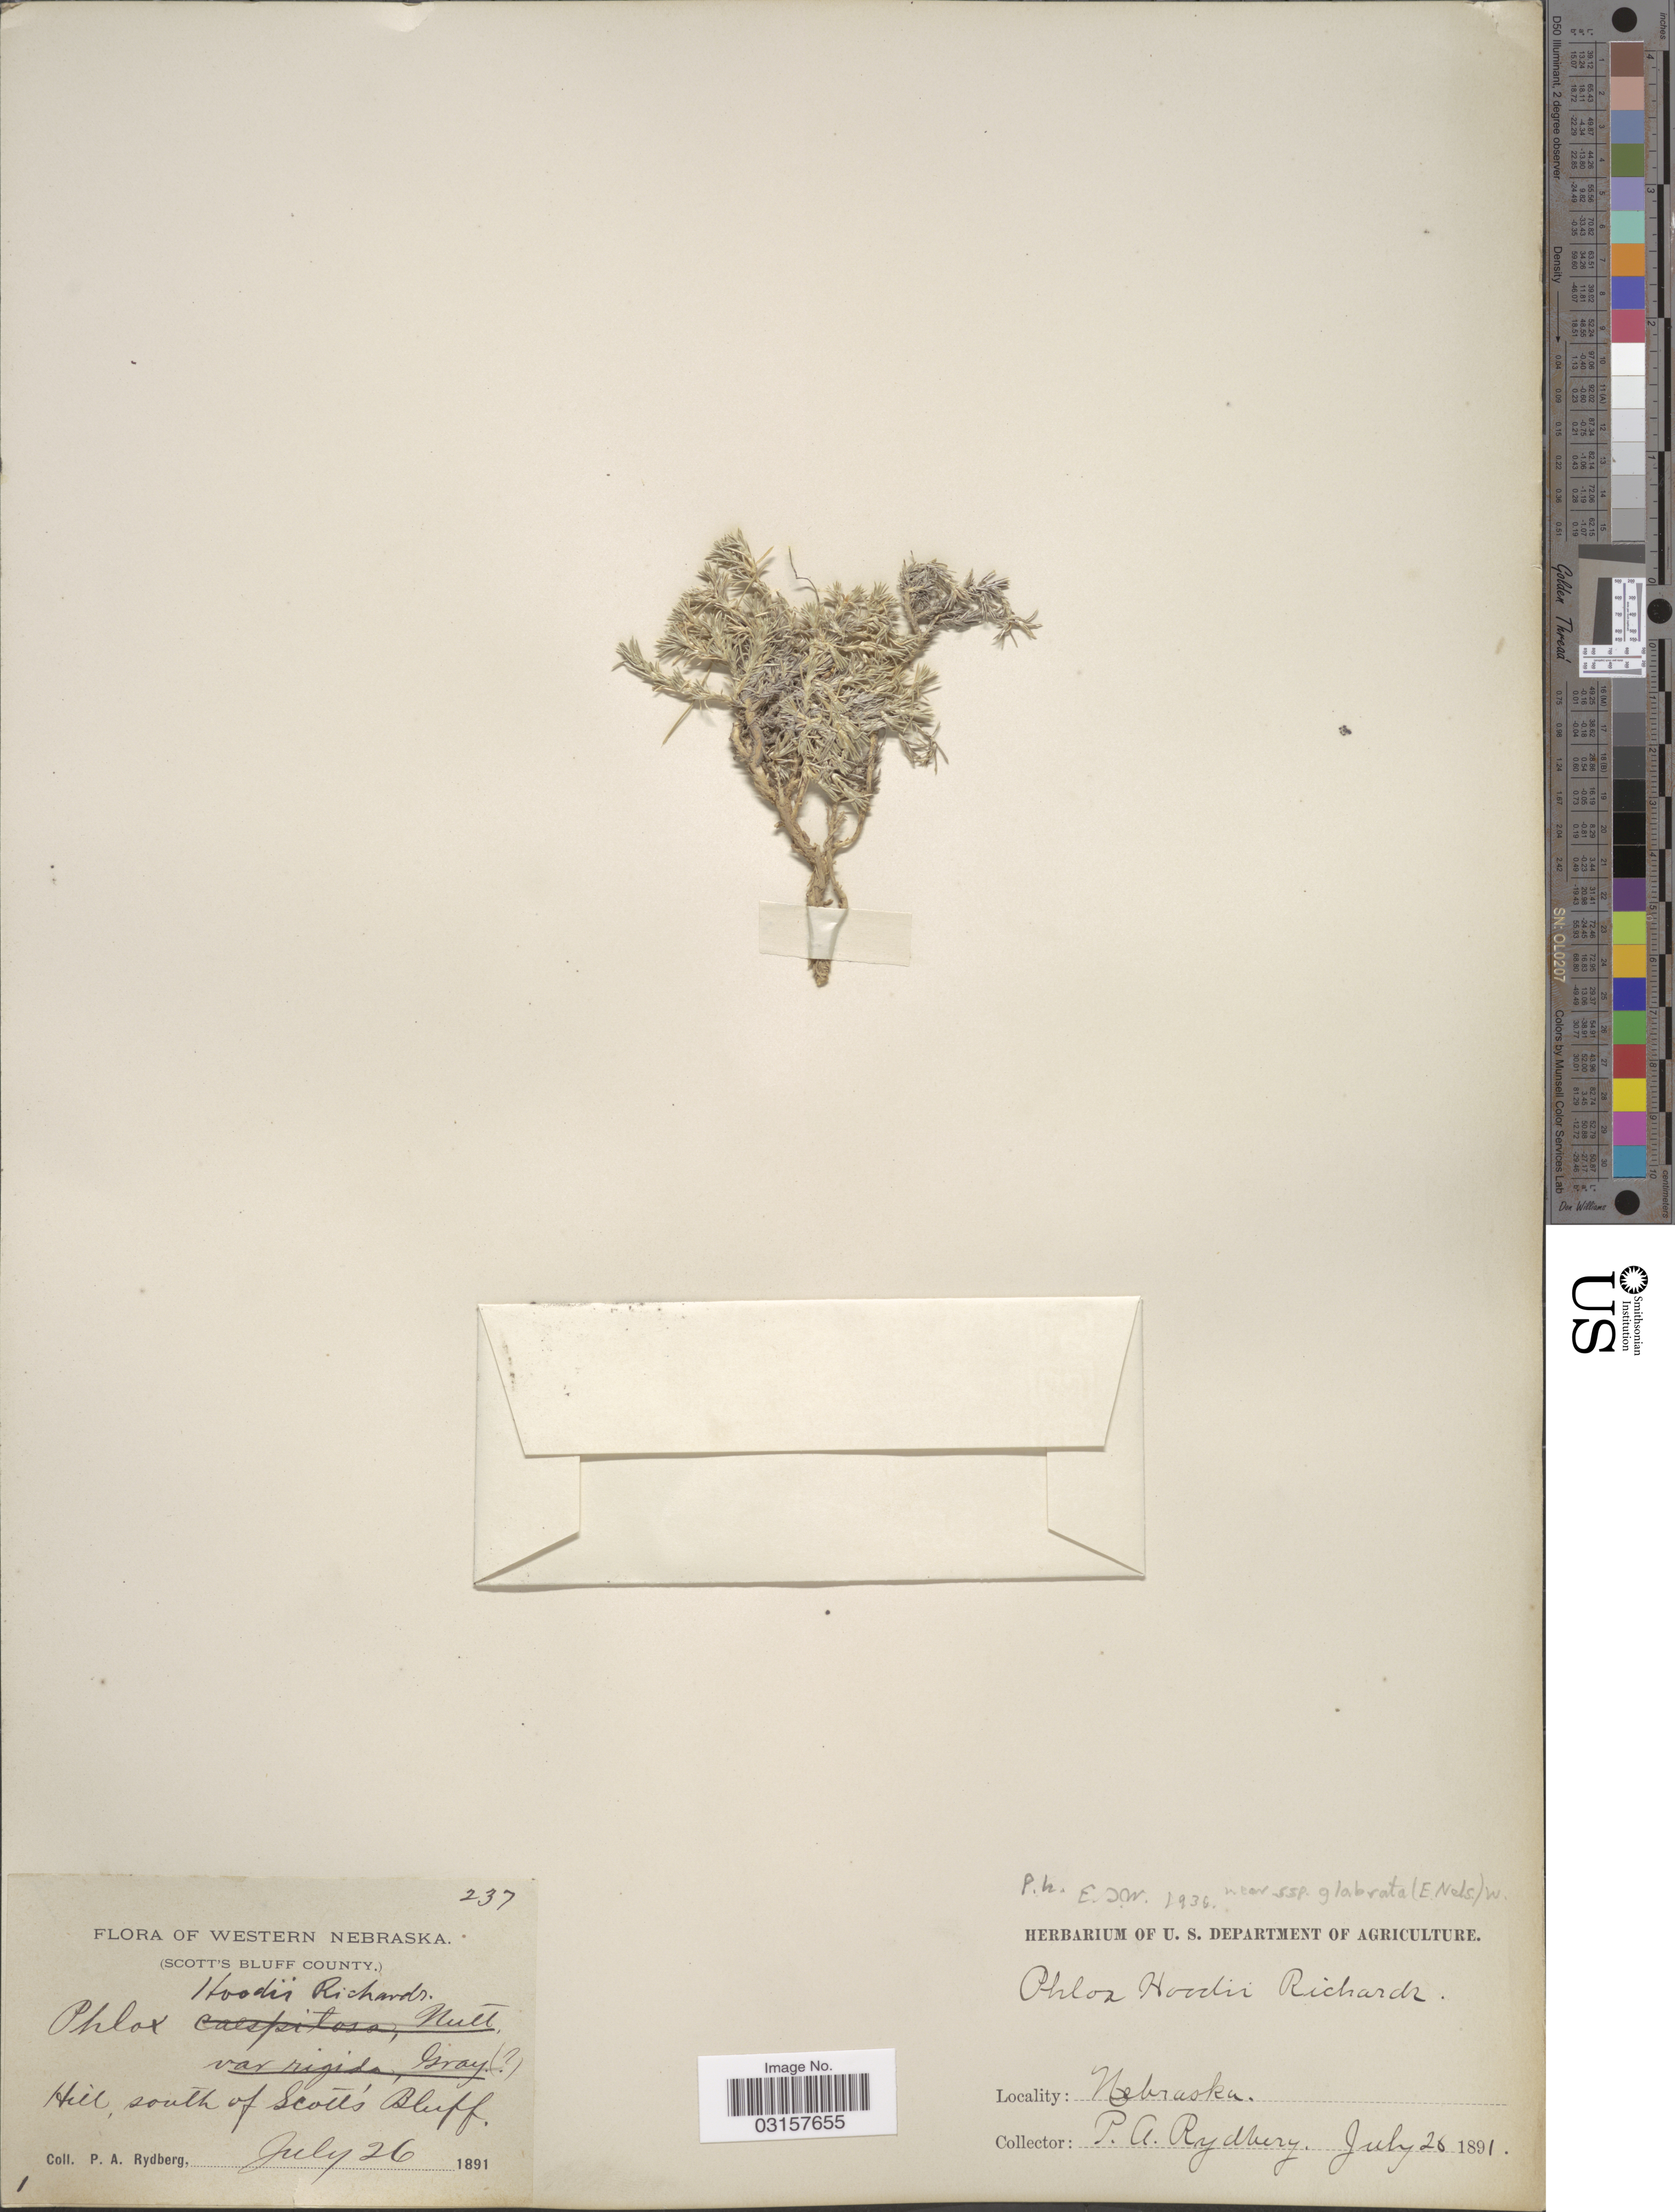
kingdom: Plantae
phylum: Tracheophyta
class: Magnoliopsida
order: Ericales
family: Polemoniaceae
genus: Phlox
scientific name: Phlox hoodii subsp. hoodii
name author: Richardson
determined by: Mayfield, M. H.; Ferguson, C. J.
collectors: P. A. Rydberg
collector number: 237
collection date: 1891-07-26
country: United States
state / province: Nebraska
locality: Western Nebraska (Scott's Bluff County), Hill, south of Scott's Bluff.